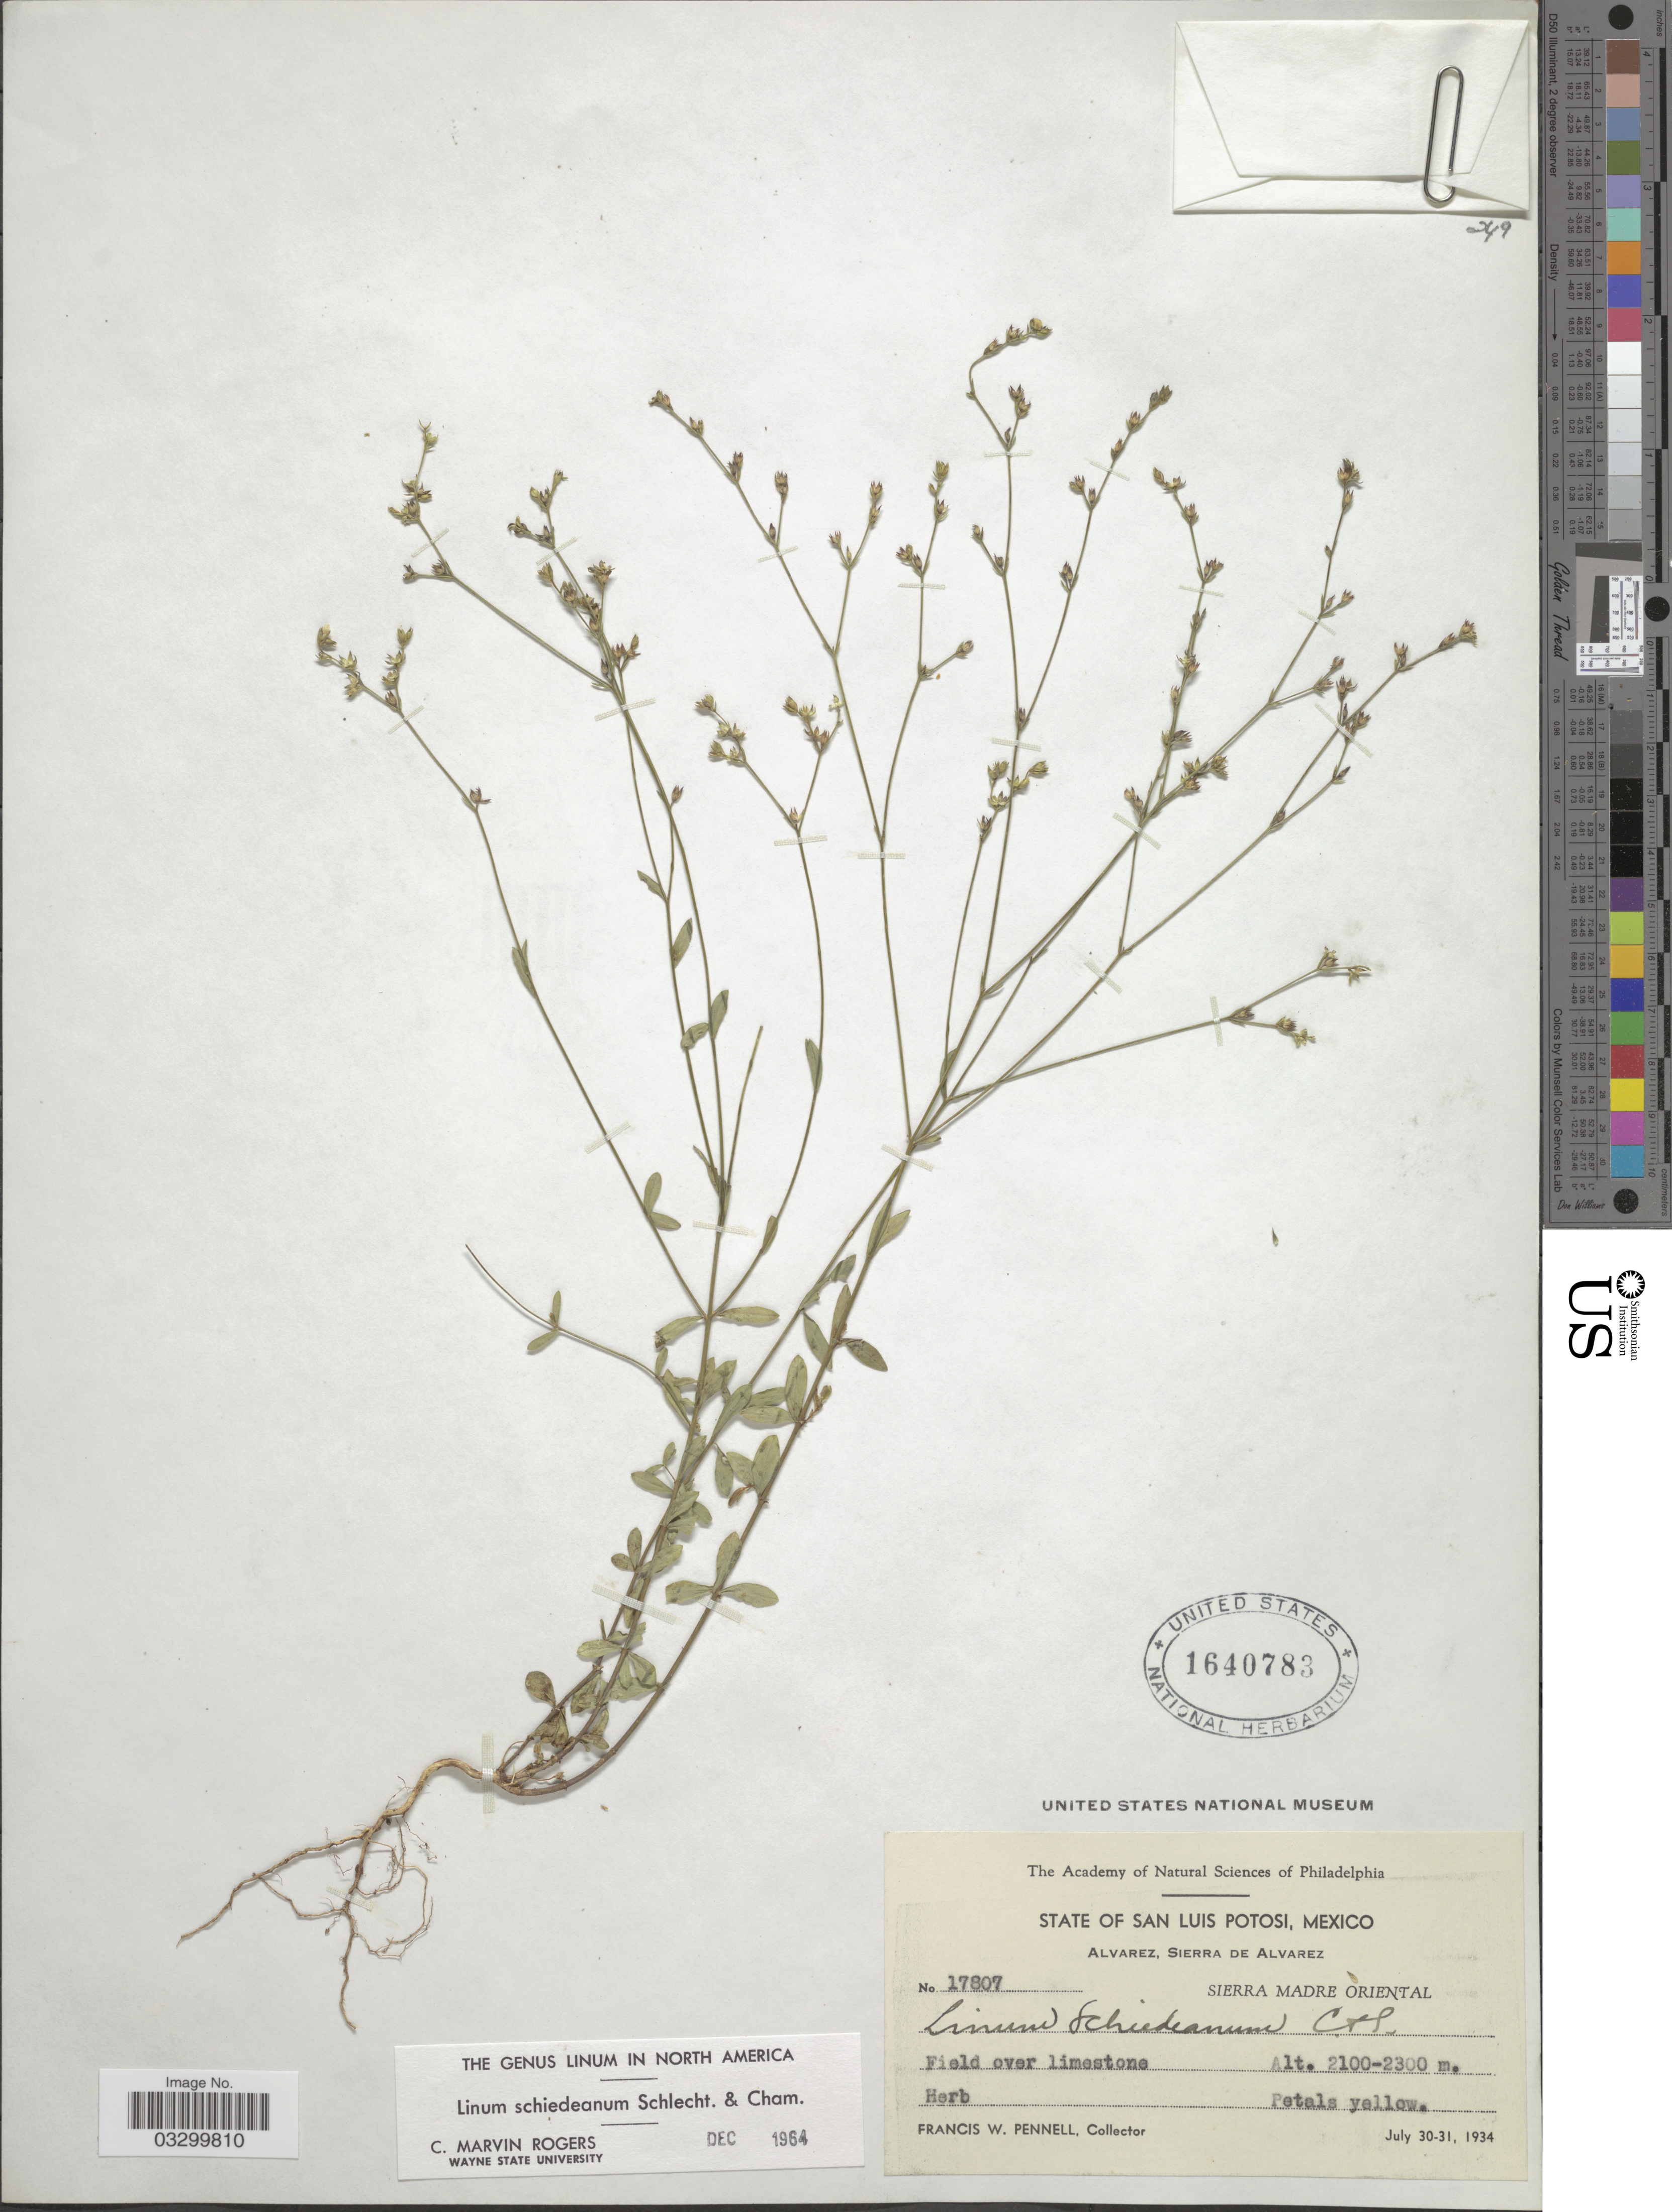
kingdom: Plantae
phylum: Tracheophyta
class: Magnoliopsida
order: Malpighiales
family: Linaceae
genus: Linum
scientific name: Linum schiedeanum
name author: Schltdl. & Cham.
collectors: F. W. Pennell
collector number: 17807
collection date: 1934-07-30/1934-07-31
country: Mexico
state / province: San Luis Potosí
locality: Alvarez, Sierra de Alvarez. Sierra Madre Oriental.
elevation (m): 2100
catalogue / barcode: US 1640783